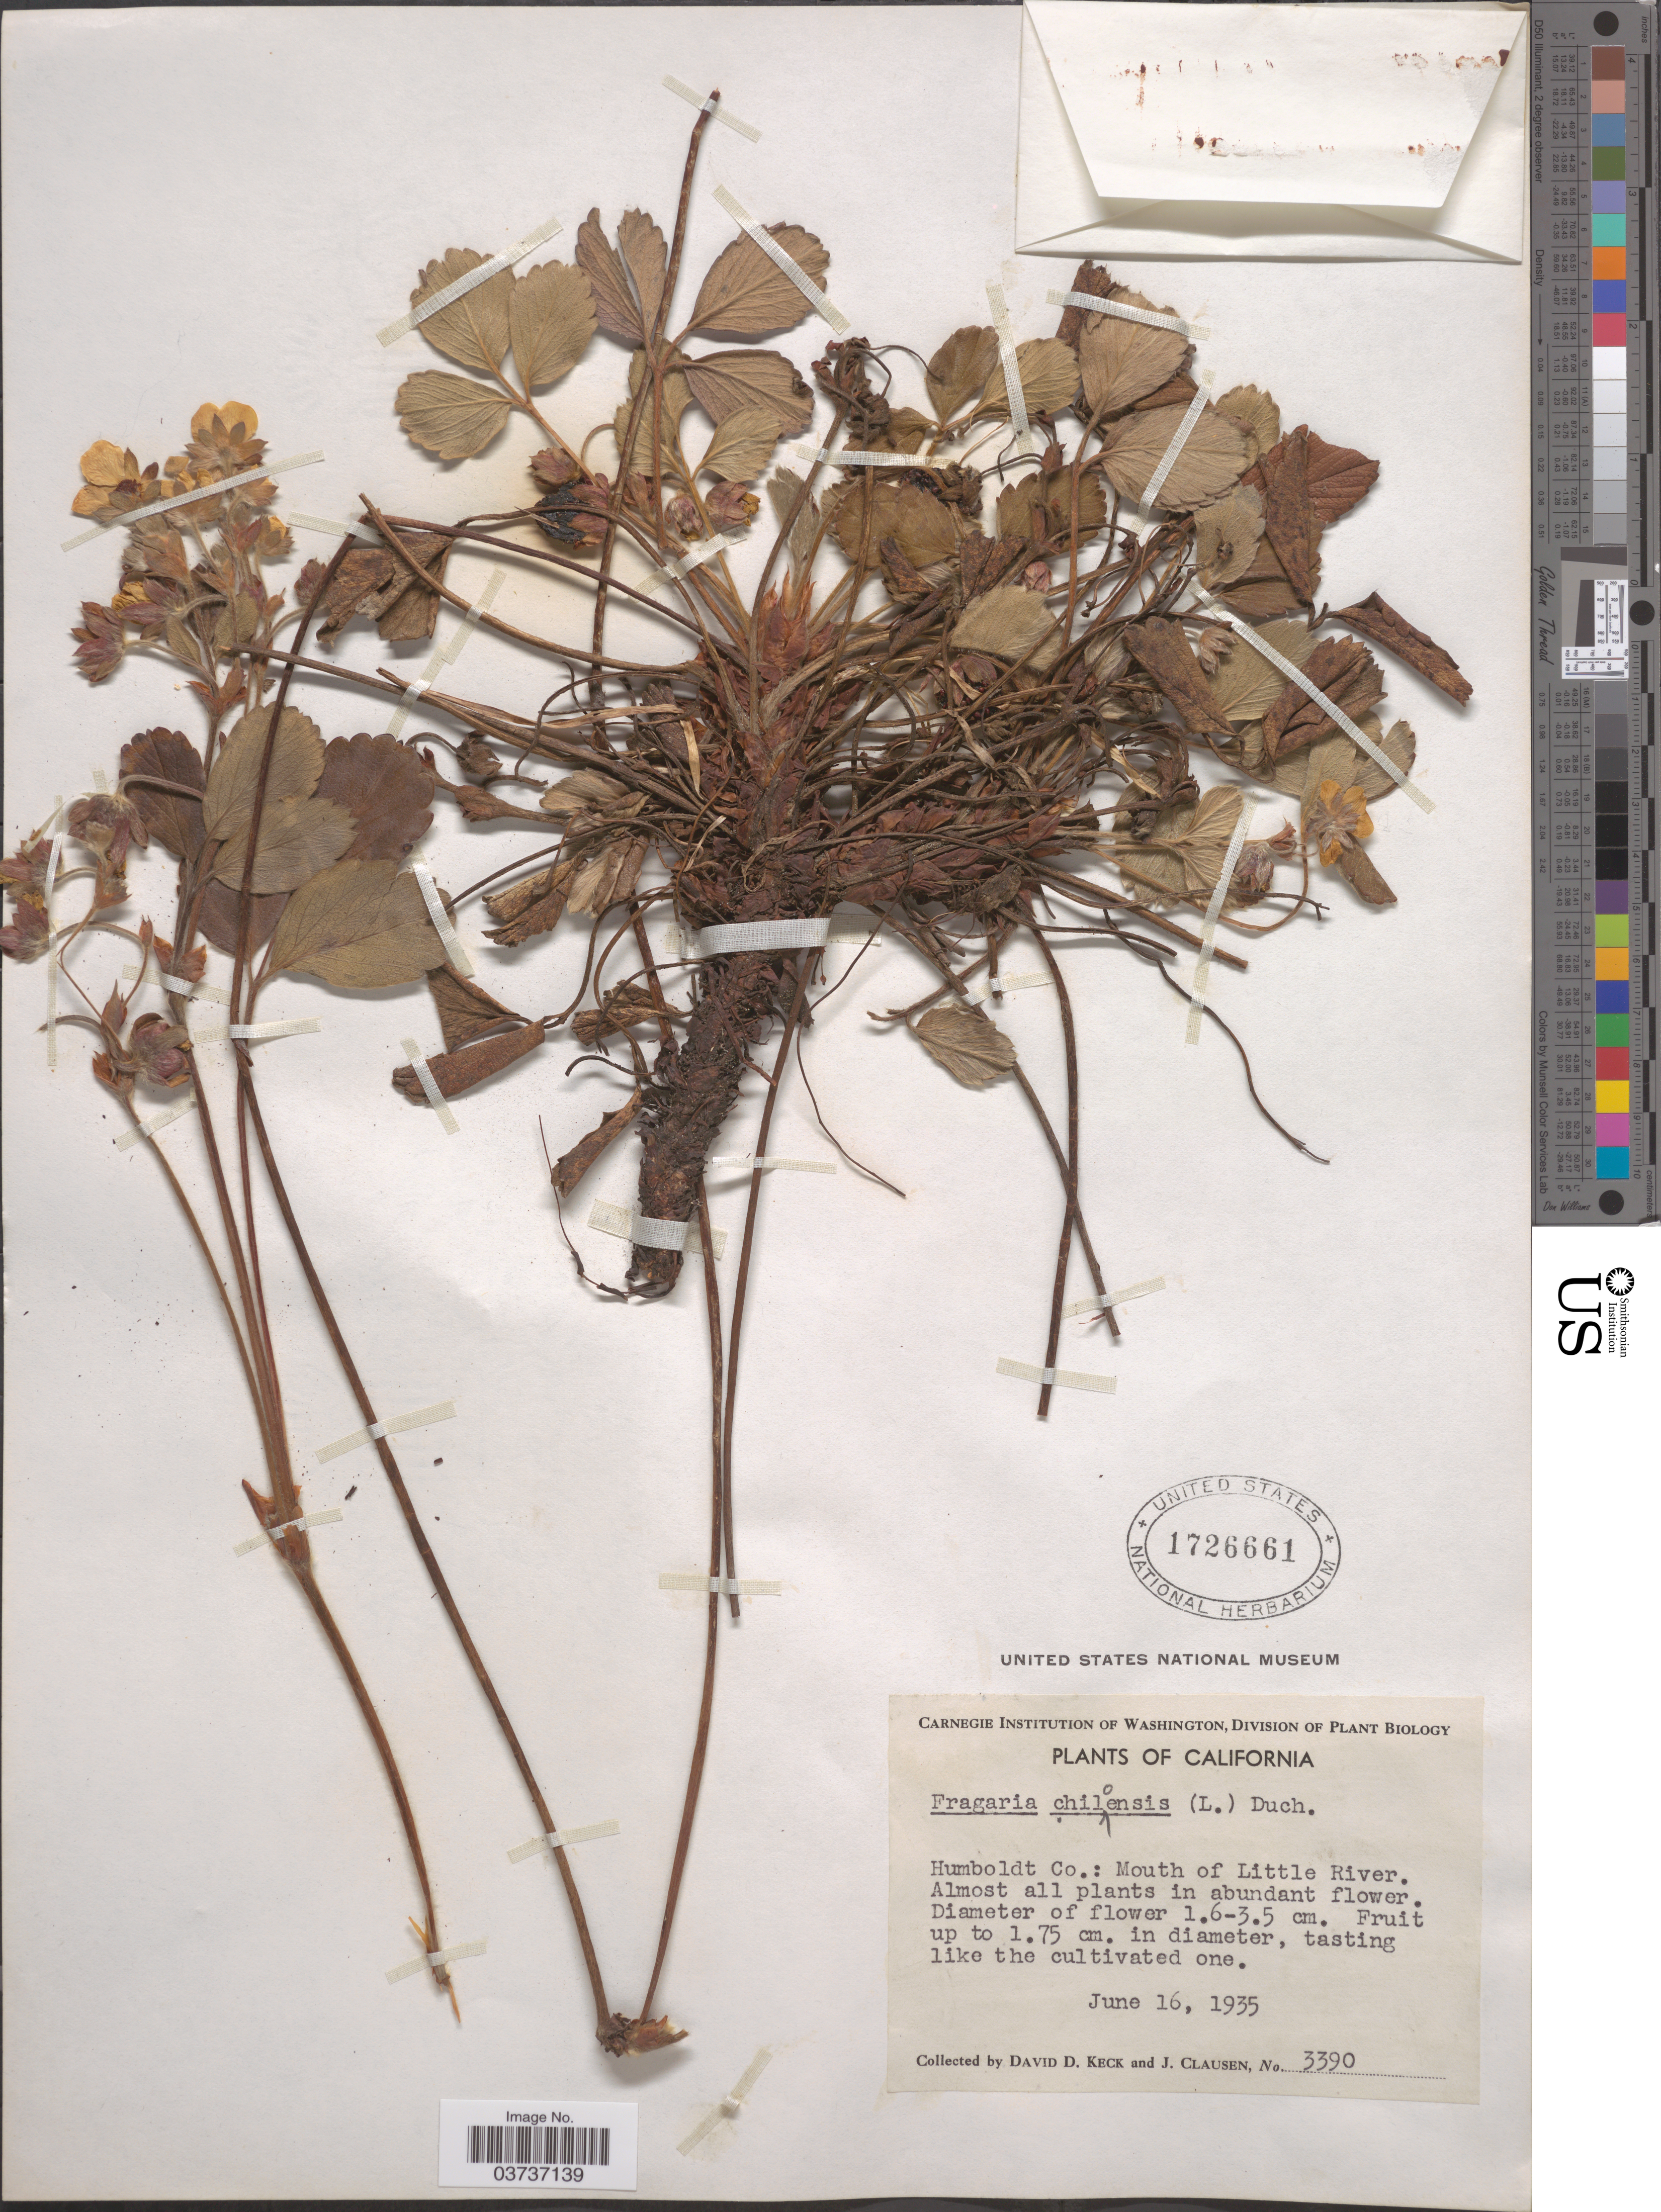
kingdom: Plantae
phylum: Tracheophyta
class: Magnoliopsida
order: Rosales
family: Rosaceae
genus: Fragaria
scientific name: Fragaria chiloensis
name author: (L.) Mill.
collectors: D. D. Keck & J. Clausen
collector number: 3390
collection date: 1935-06-16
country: United States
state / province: California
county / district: Humboldt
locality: Humboldt Co.: Mouth of Little River.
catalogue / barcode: US 1726661